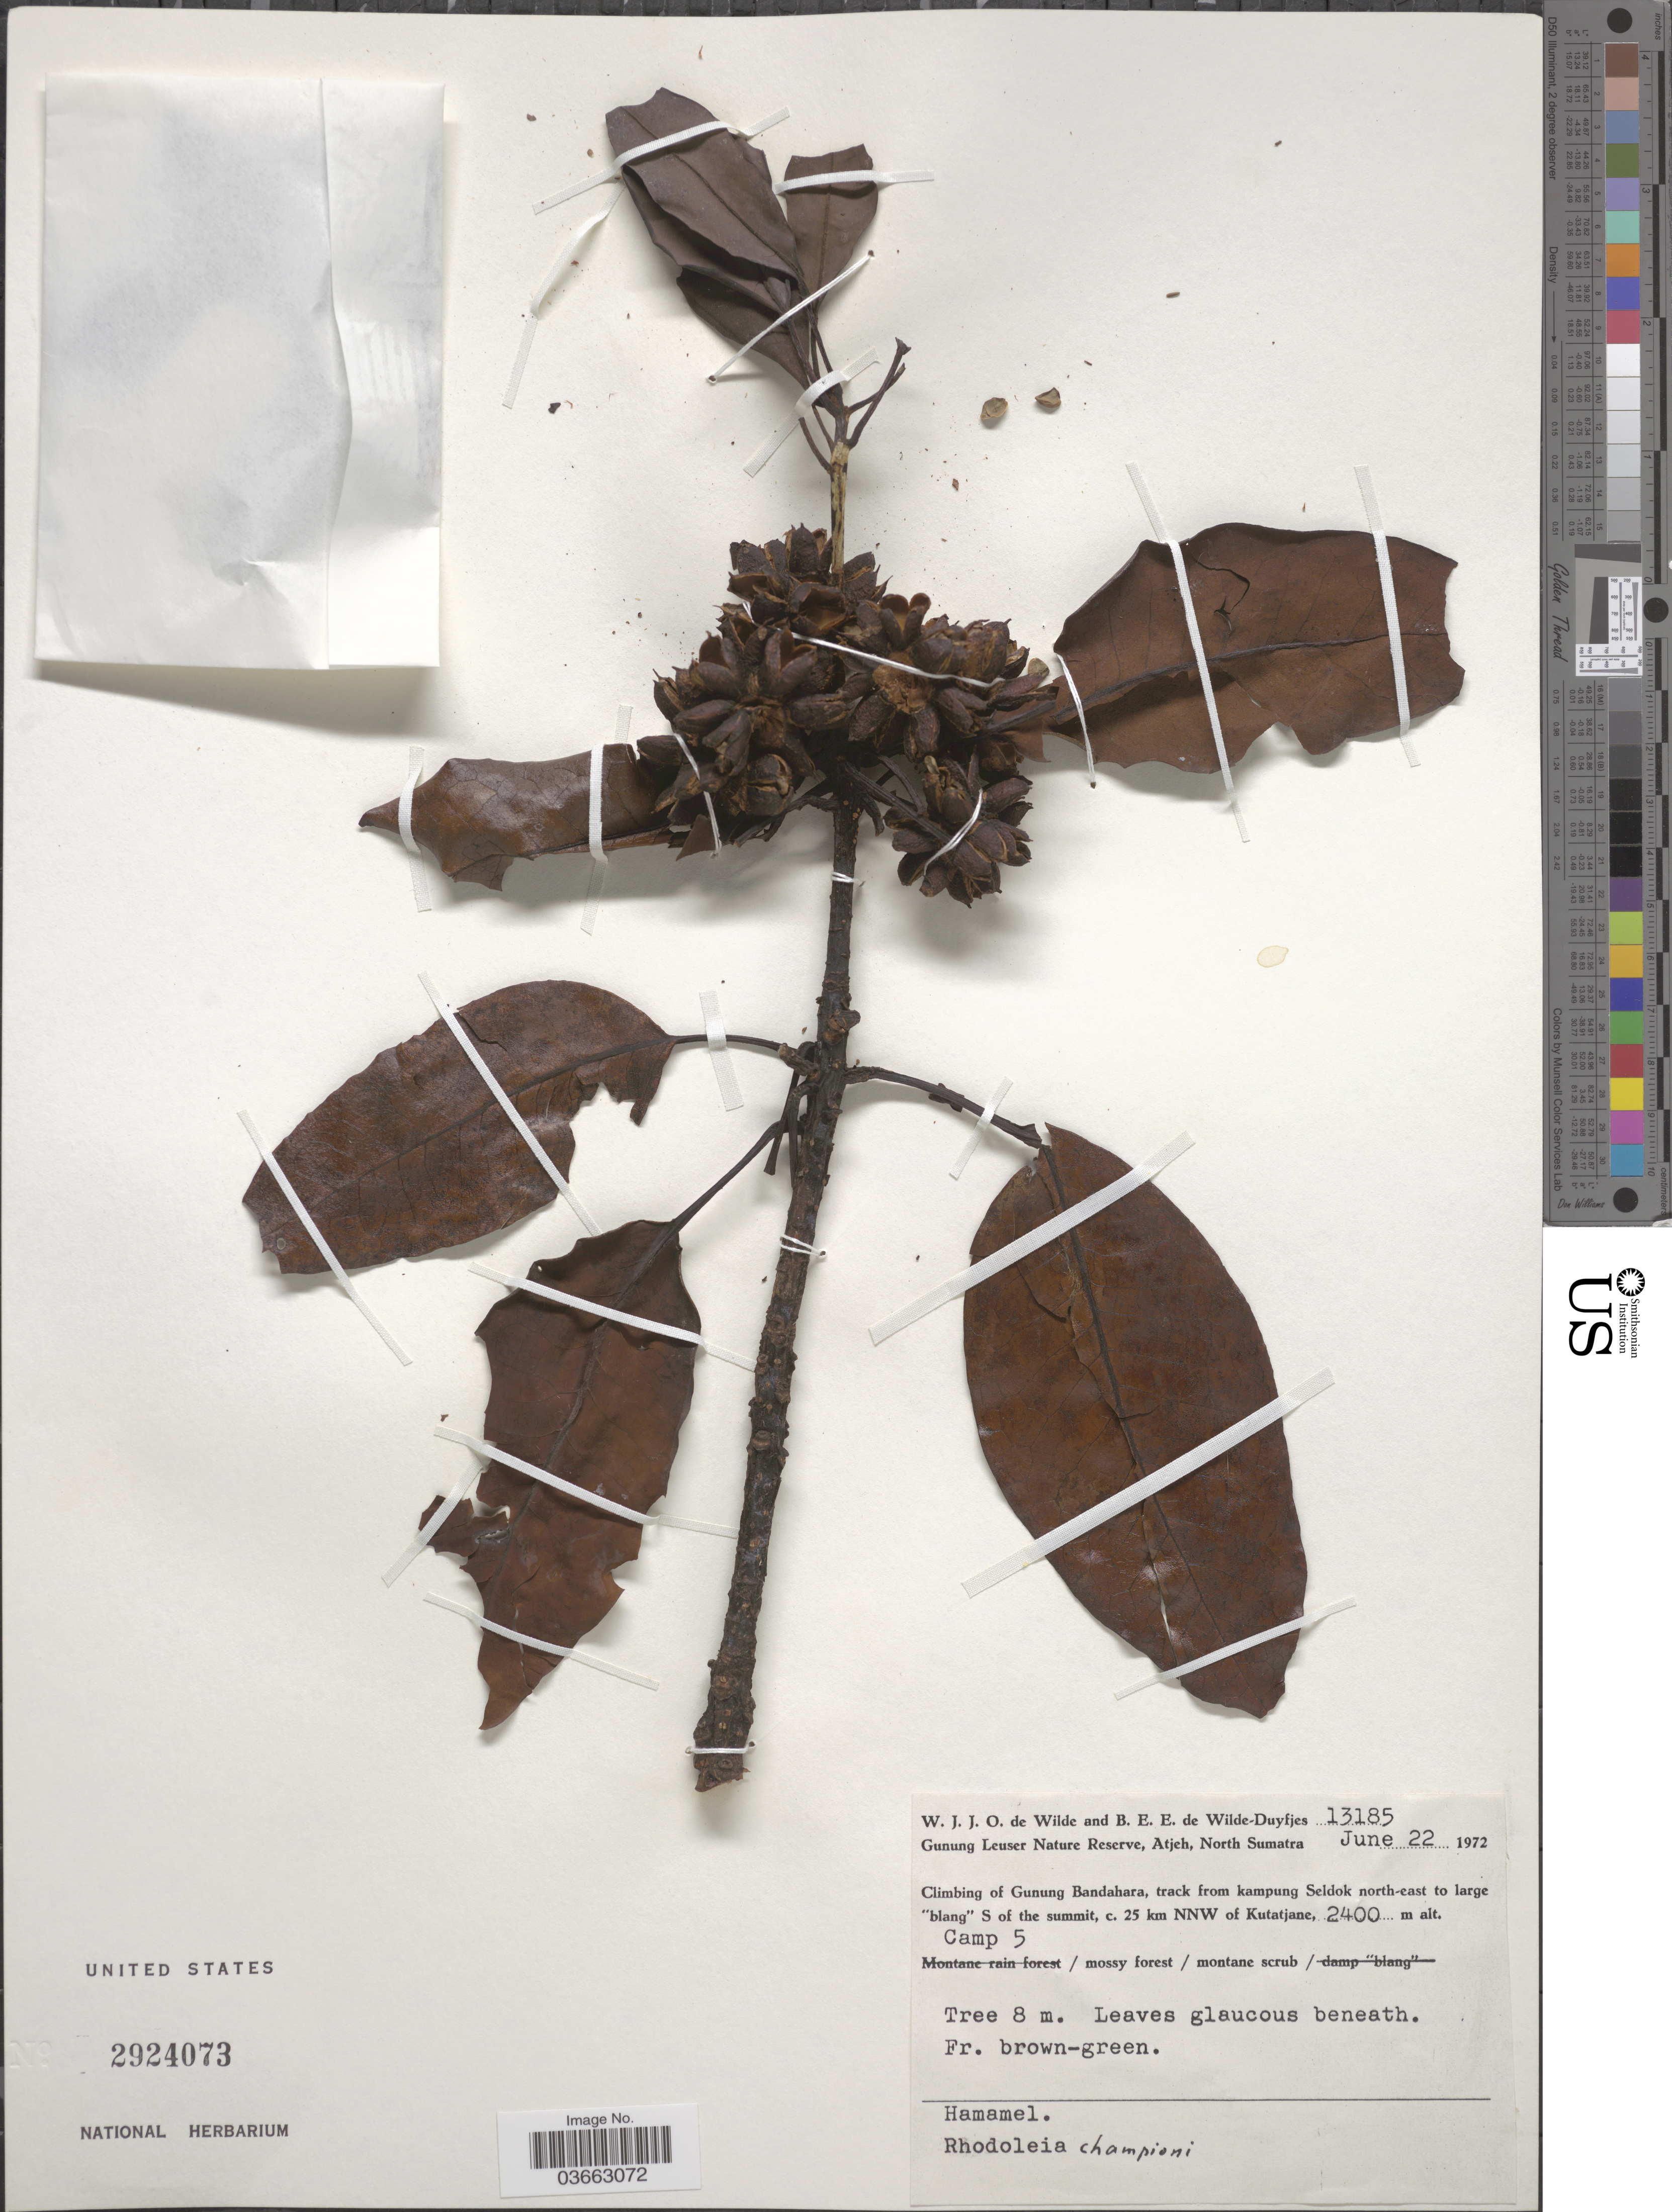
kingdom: Plantae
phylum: Tracheophyta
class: Magnoliopsida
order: Saxifragales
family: Hamamelidaceae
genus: Rhodoleia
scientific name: Rhodoleia championii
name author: Hook. f.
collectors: W. J. de Wilde & B. E. de Wilde-Duyfjes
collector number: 13185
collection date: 1972-06-22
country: Indonesia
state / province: Sumatra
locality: Gunung Leuser Nature Reserve, Atjeh, North Sumatra. Climbing of Gunung Bandahara, track from kampung Seldok north-east to large "blang" S of the summit, c. 25 km NNW of Kutatjane. Camp 5.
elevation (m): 2400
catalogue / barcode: US 2924073